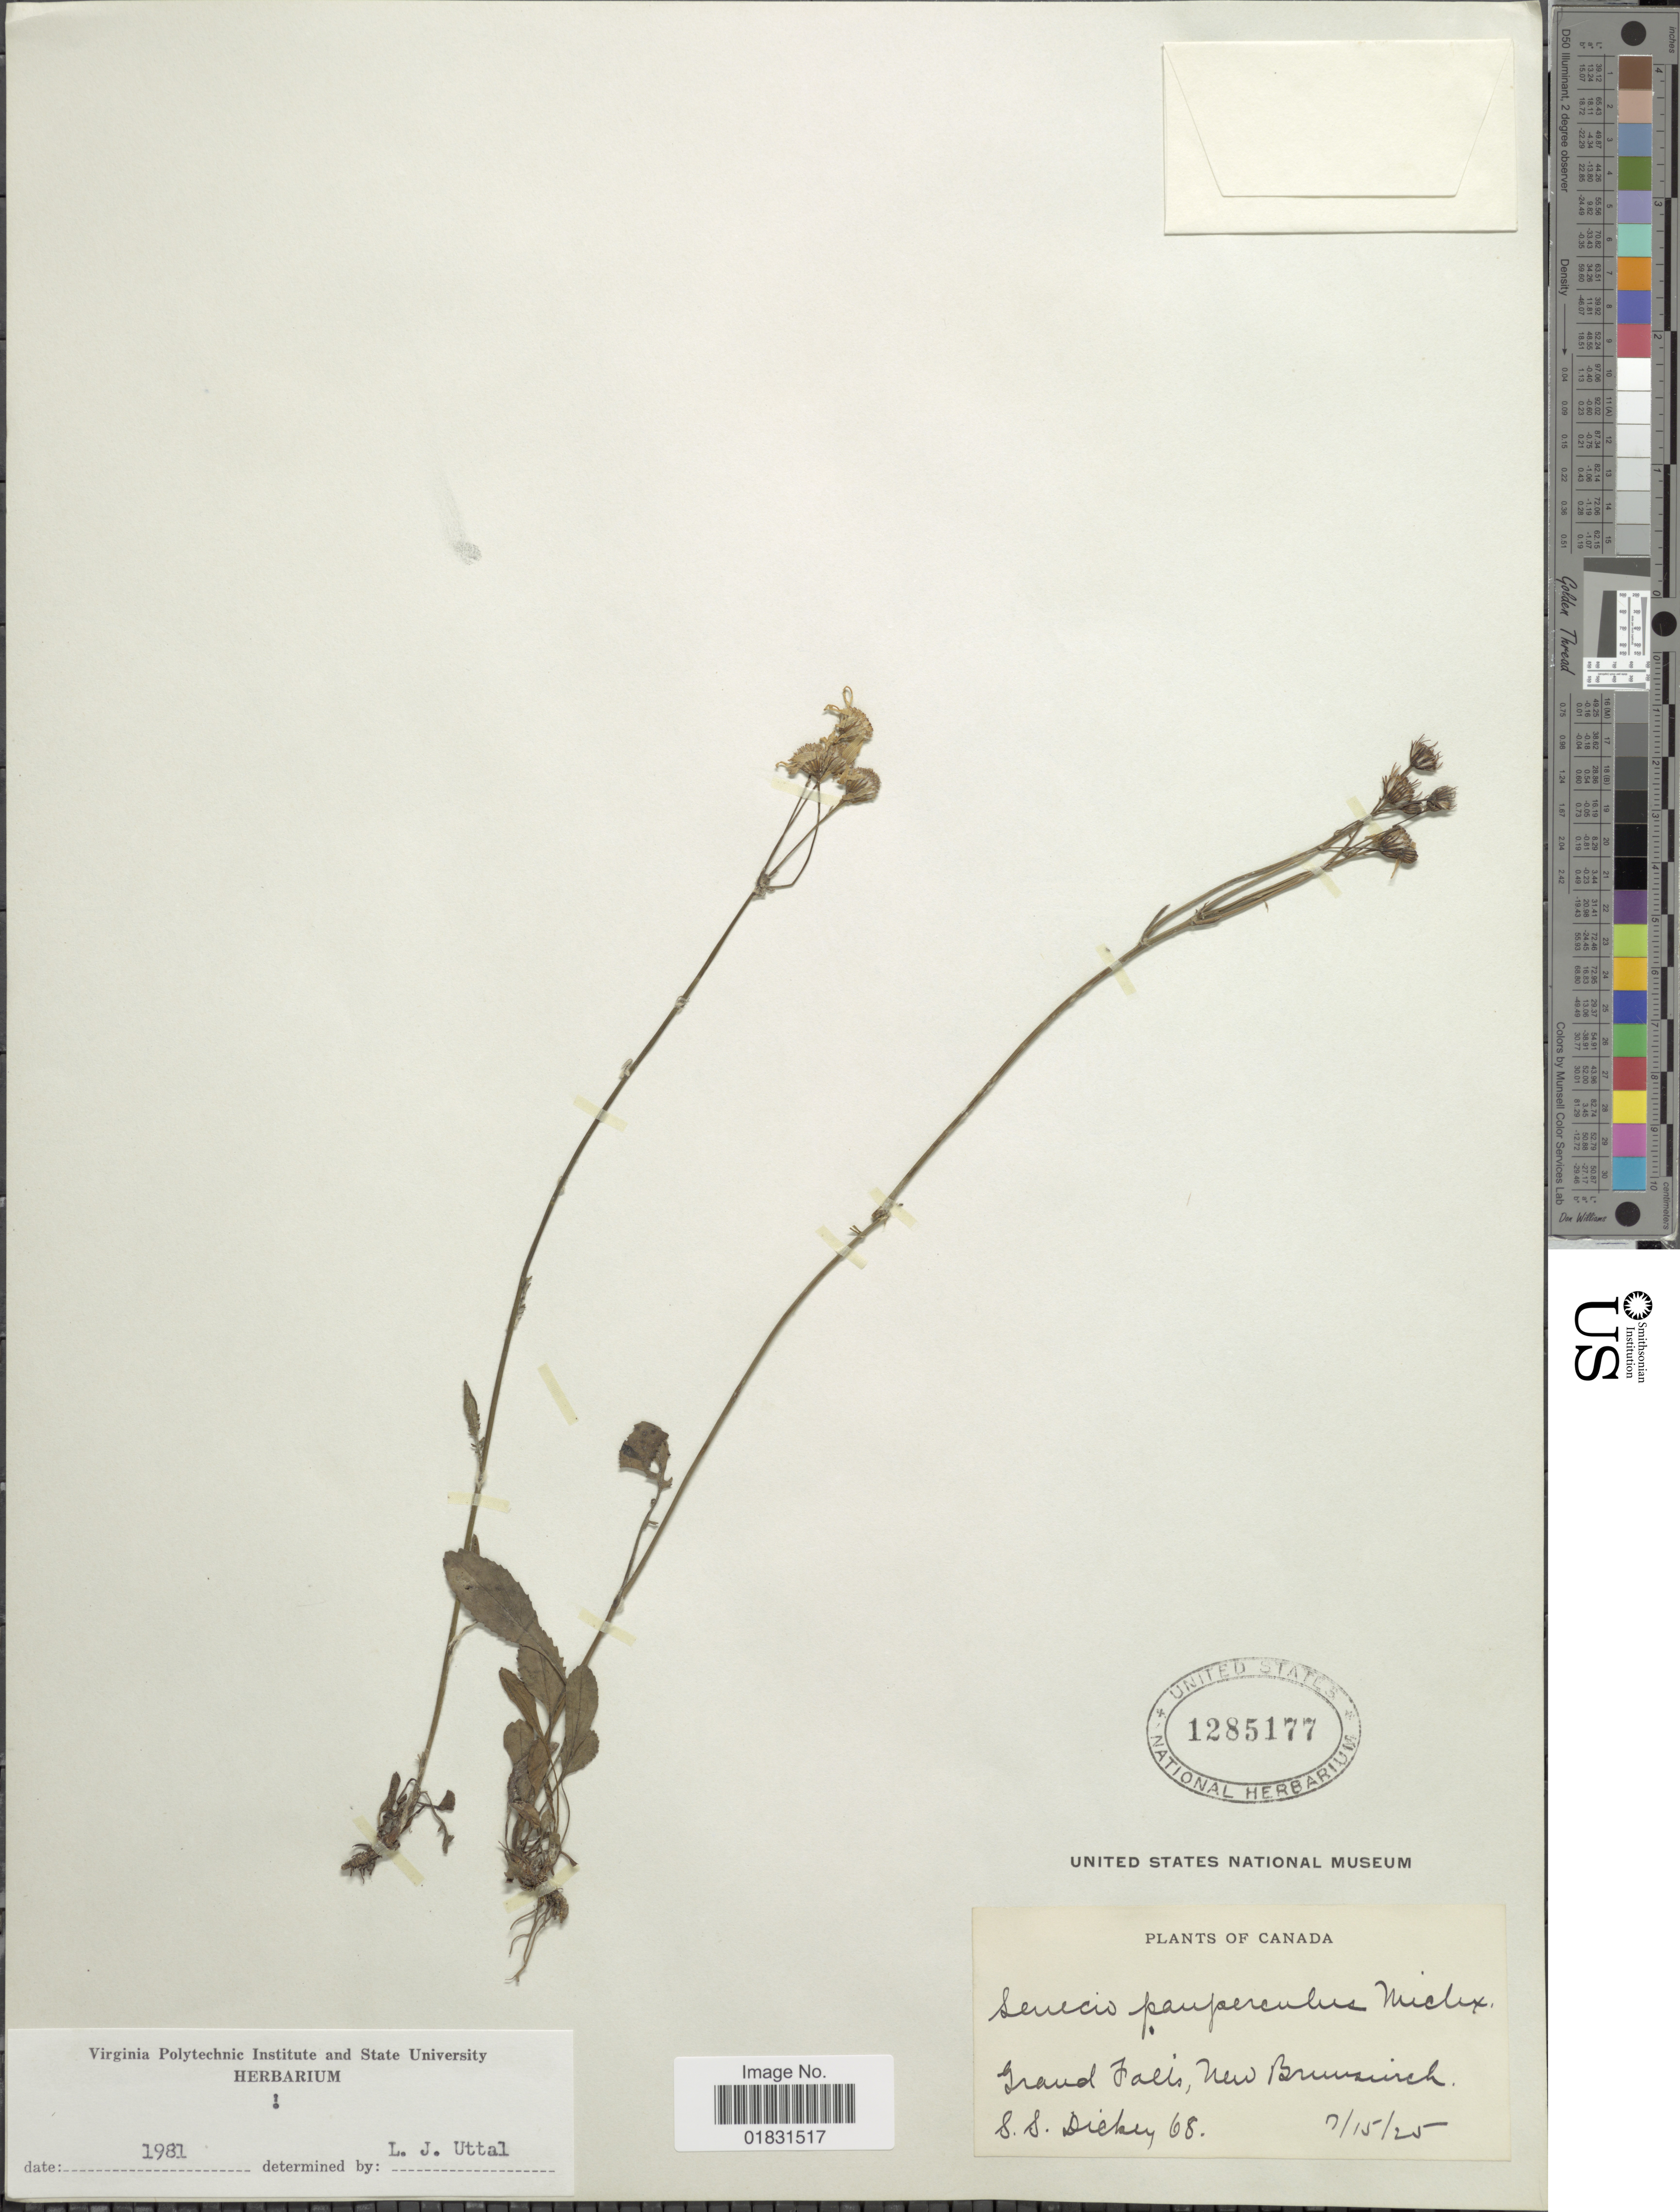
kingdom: Plantae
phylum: Tracheophyta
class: Magnoliopsida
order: Asterales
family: Asteraceae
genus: Packera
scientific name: Packera paupercula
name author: (Michx.) Á. Löve & D. Löve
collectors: S. Dickey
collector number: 68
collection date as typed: Transcribed d/m/y: 15/7/25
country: Canada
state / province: New Brunswick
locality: Grand Falls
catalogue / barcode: US 1285177